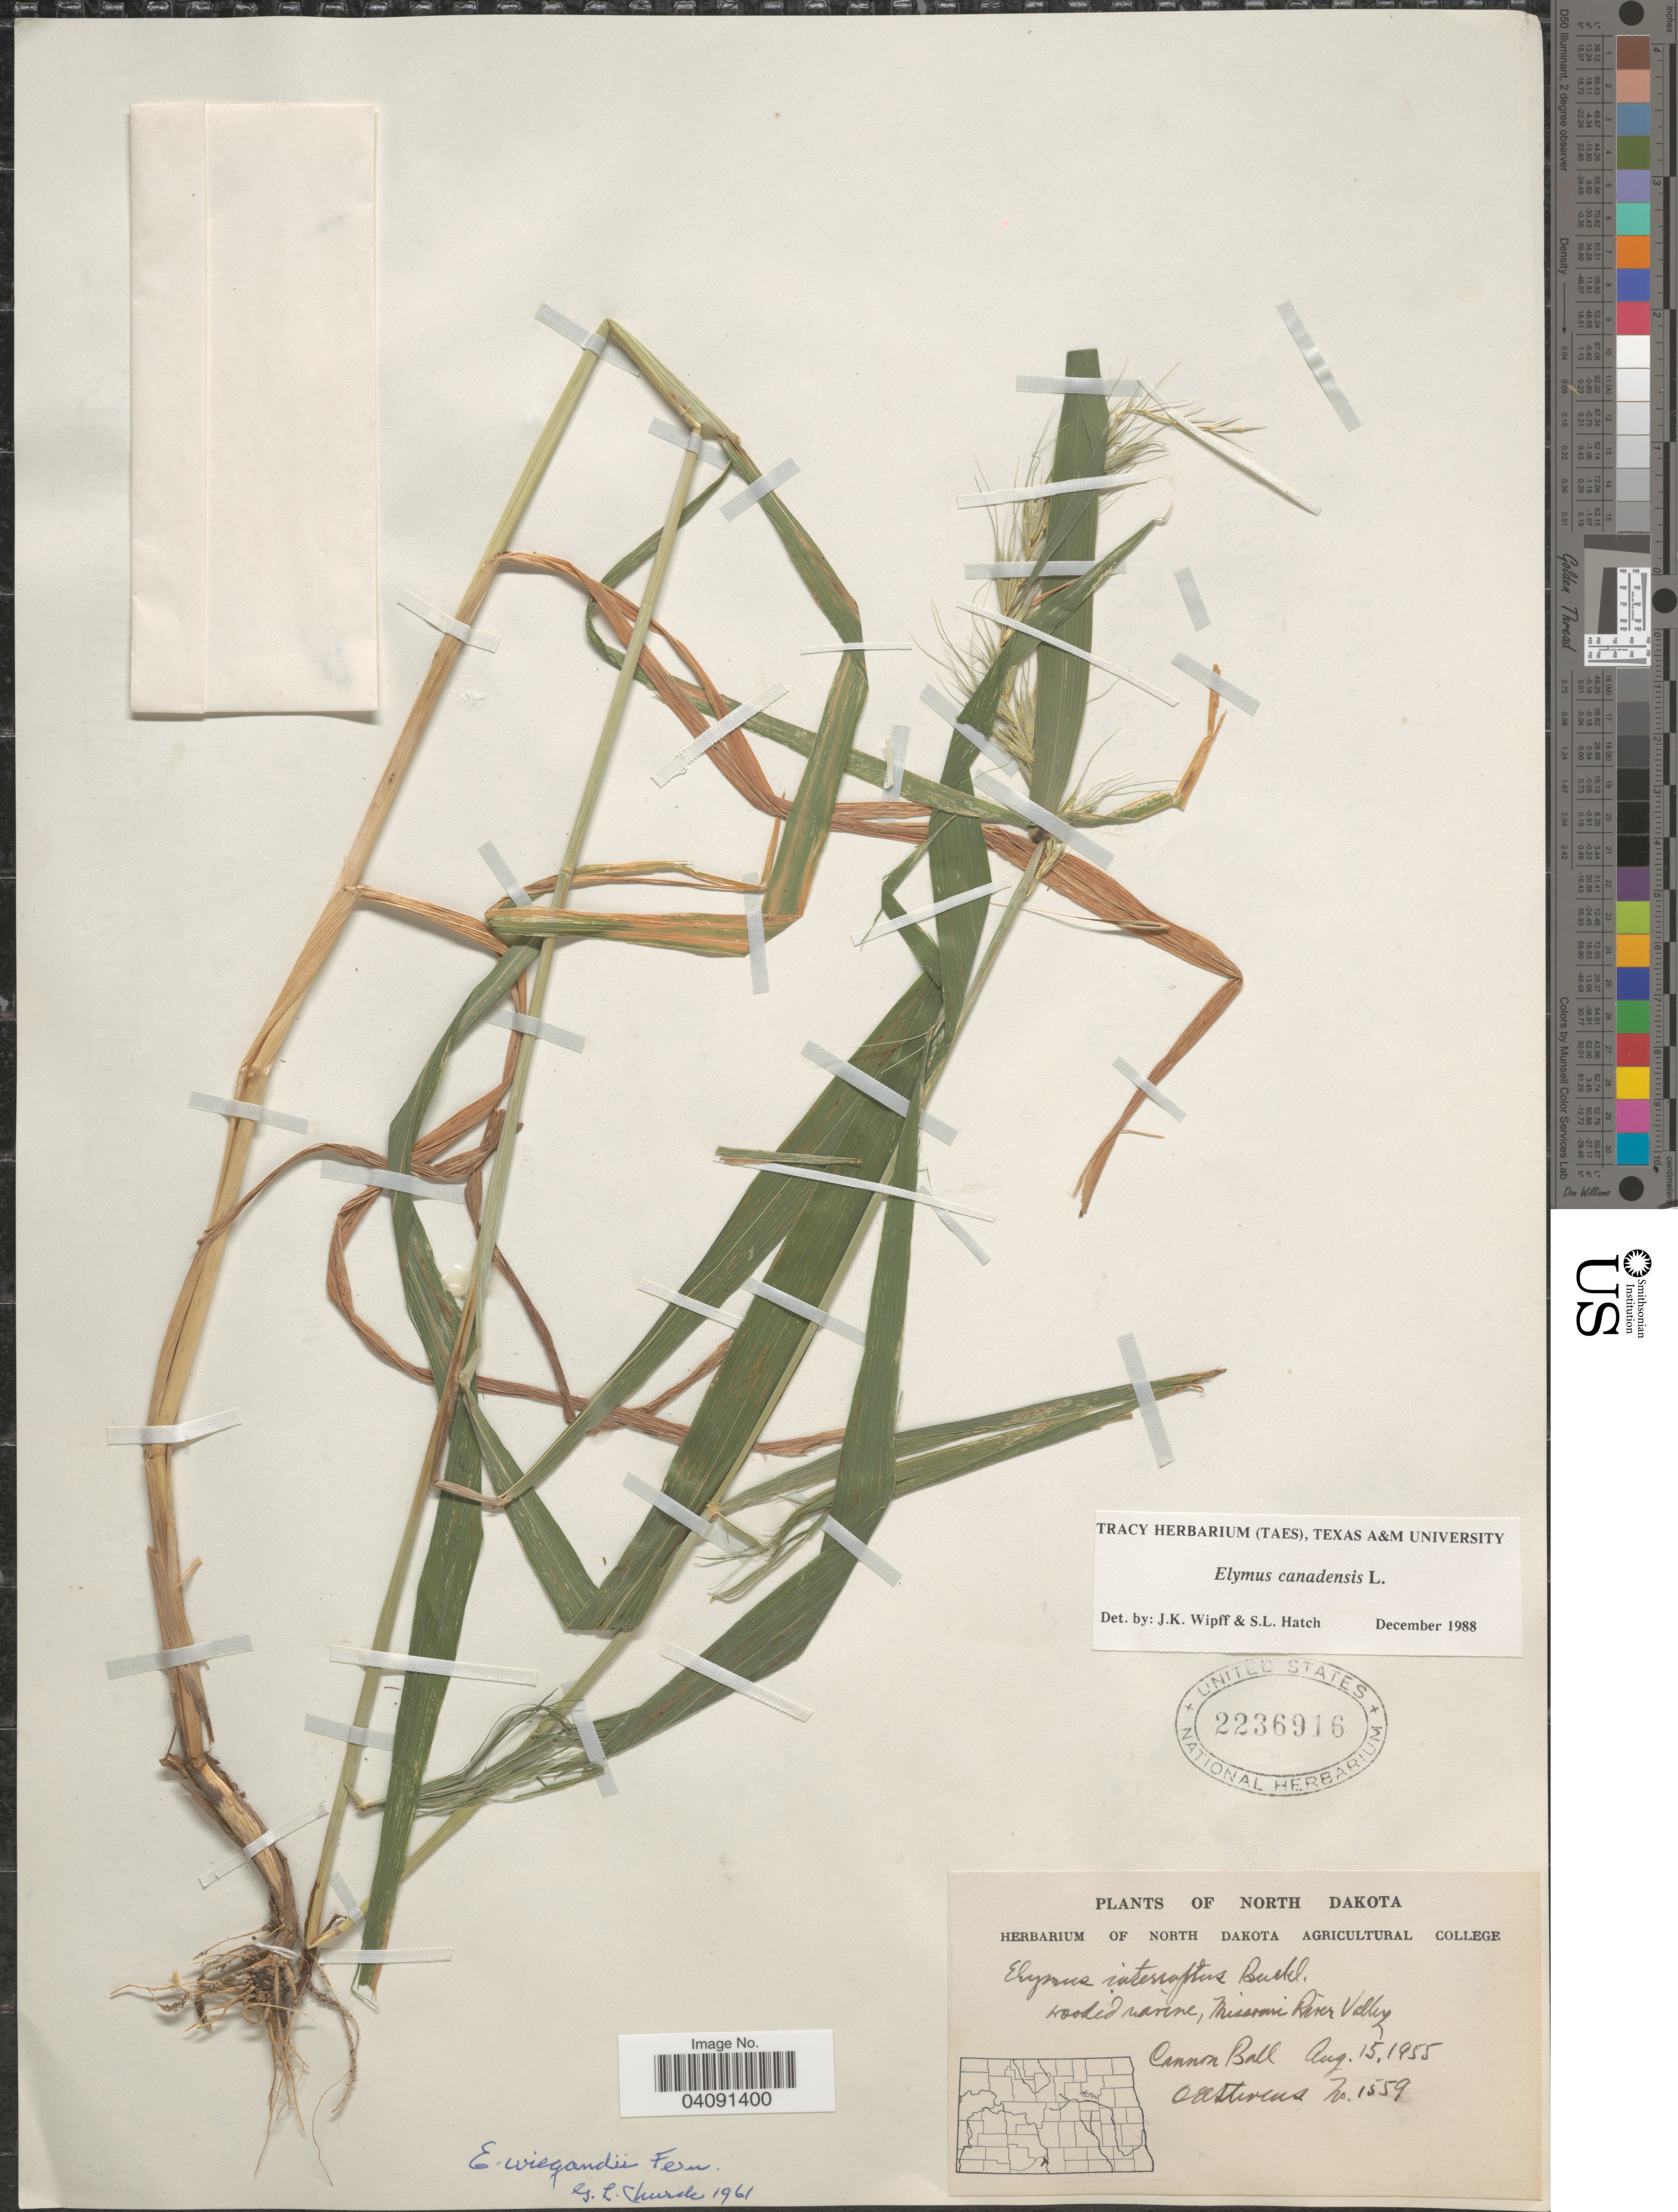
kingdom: Plantae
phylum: Tracheophyta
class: Liliopsida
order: Poales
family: Poaceae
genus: Elymus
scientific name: Elymus canadensis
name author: L.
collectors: O. A. Stevens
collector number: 1559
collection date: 1955-08-15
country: United States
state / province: North Dakota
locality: Wooded ravine, Missouri River Valley. Cannon Ball.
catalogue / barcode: US 2236916